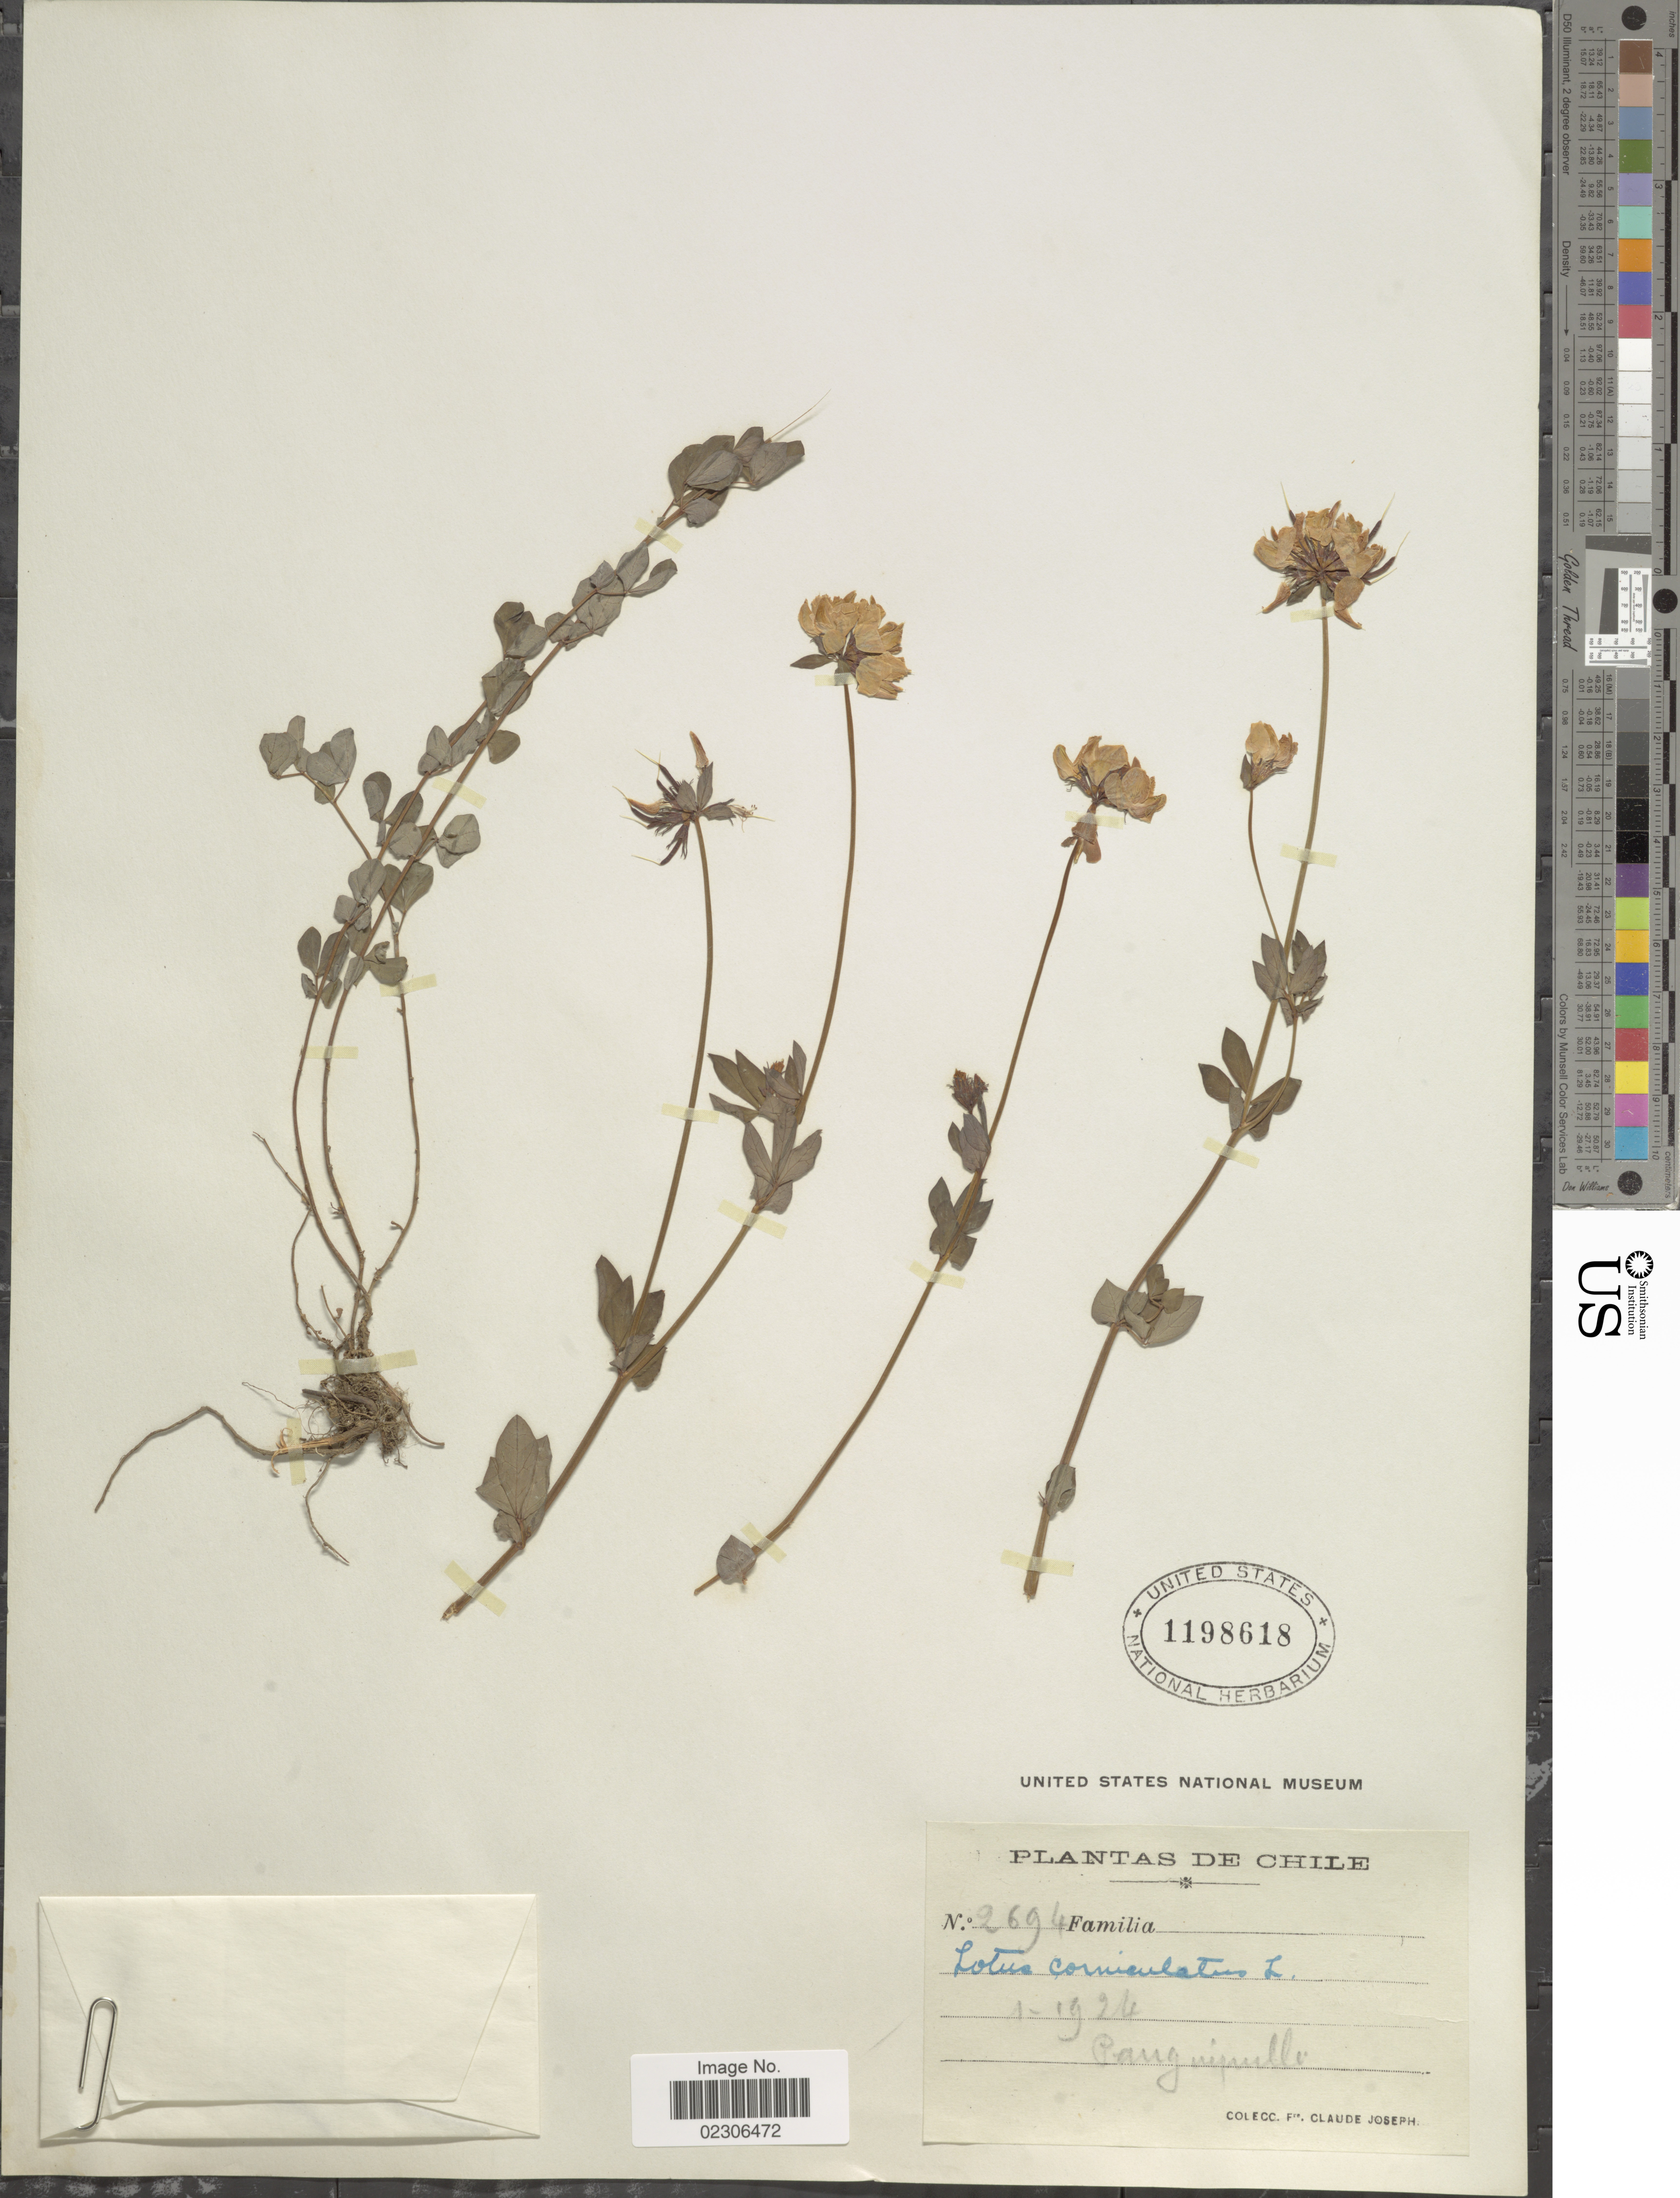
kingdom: Plantae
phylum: Tracheophyta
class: Magnoliopsida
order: Fabales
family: Fabaceae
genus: Lotus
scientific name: Lotus corniculatus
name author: L.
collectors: Bro. Claude-Joseph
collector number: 2694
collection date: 1924-01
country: Chile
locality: Panguille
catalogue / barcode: US 1198618